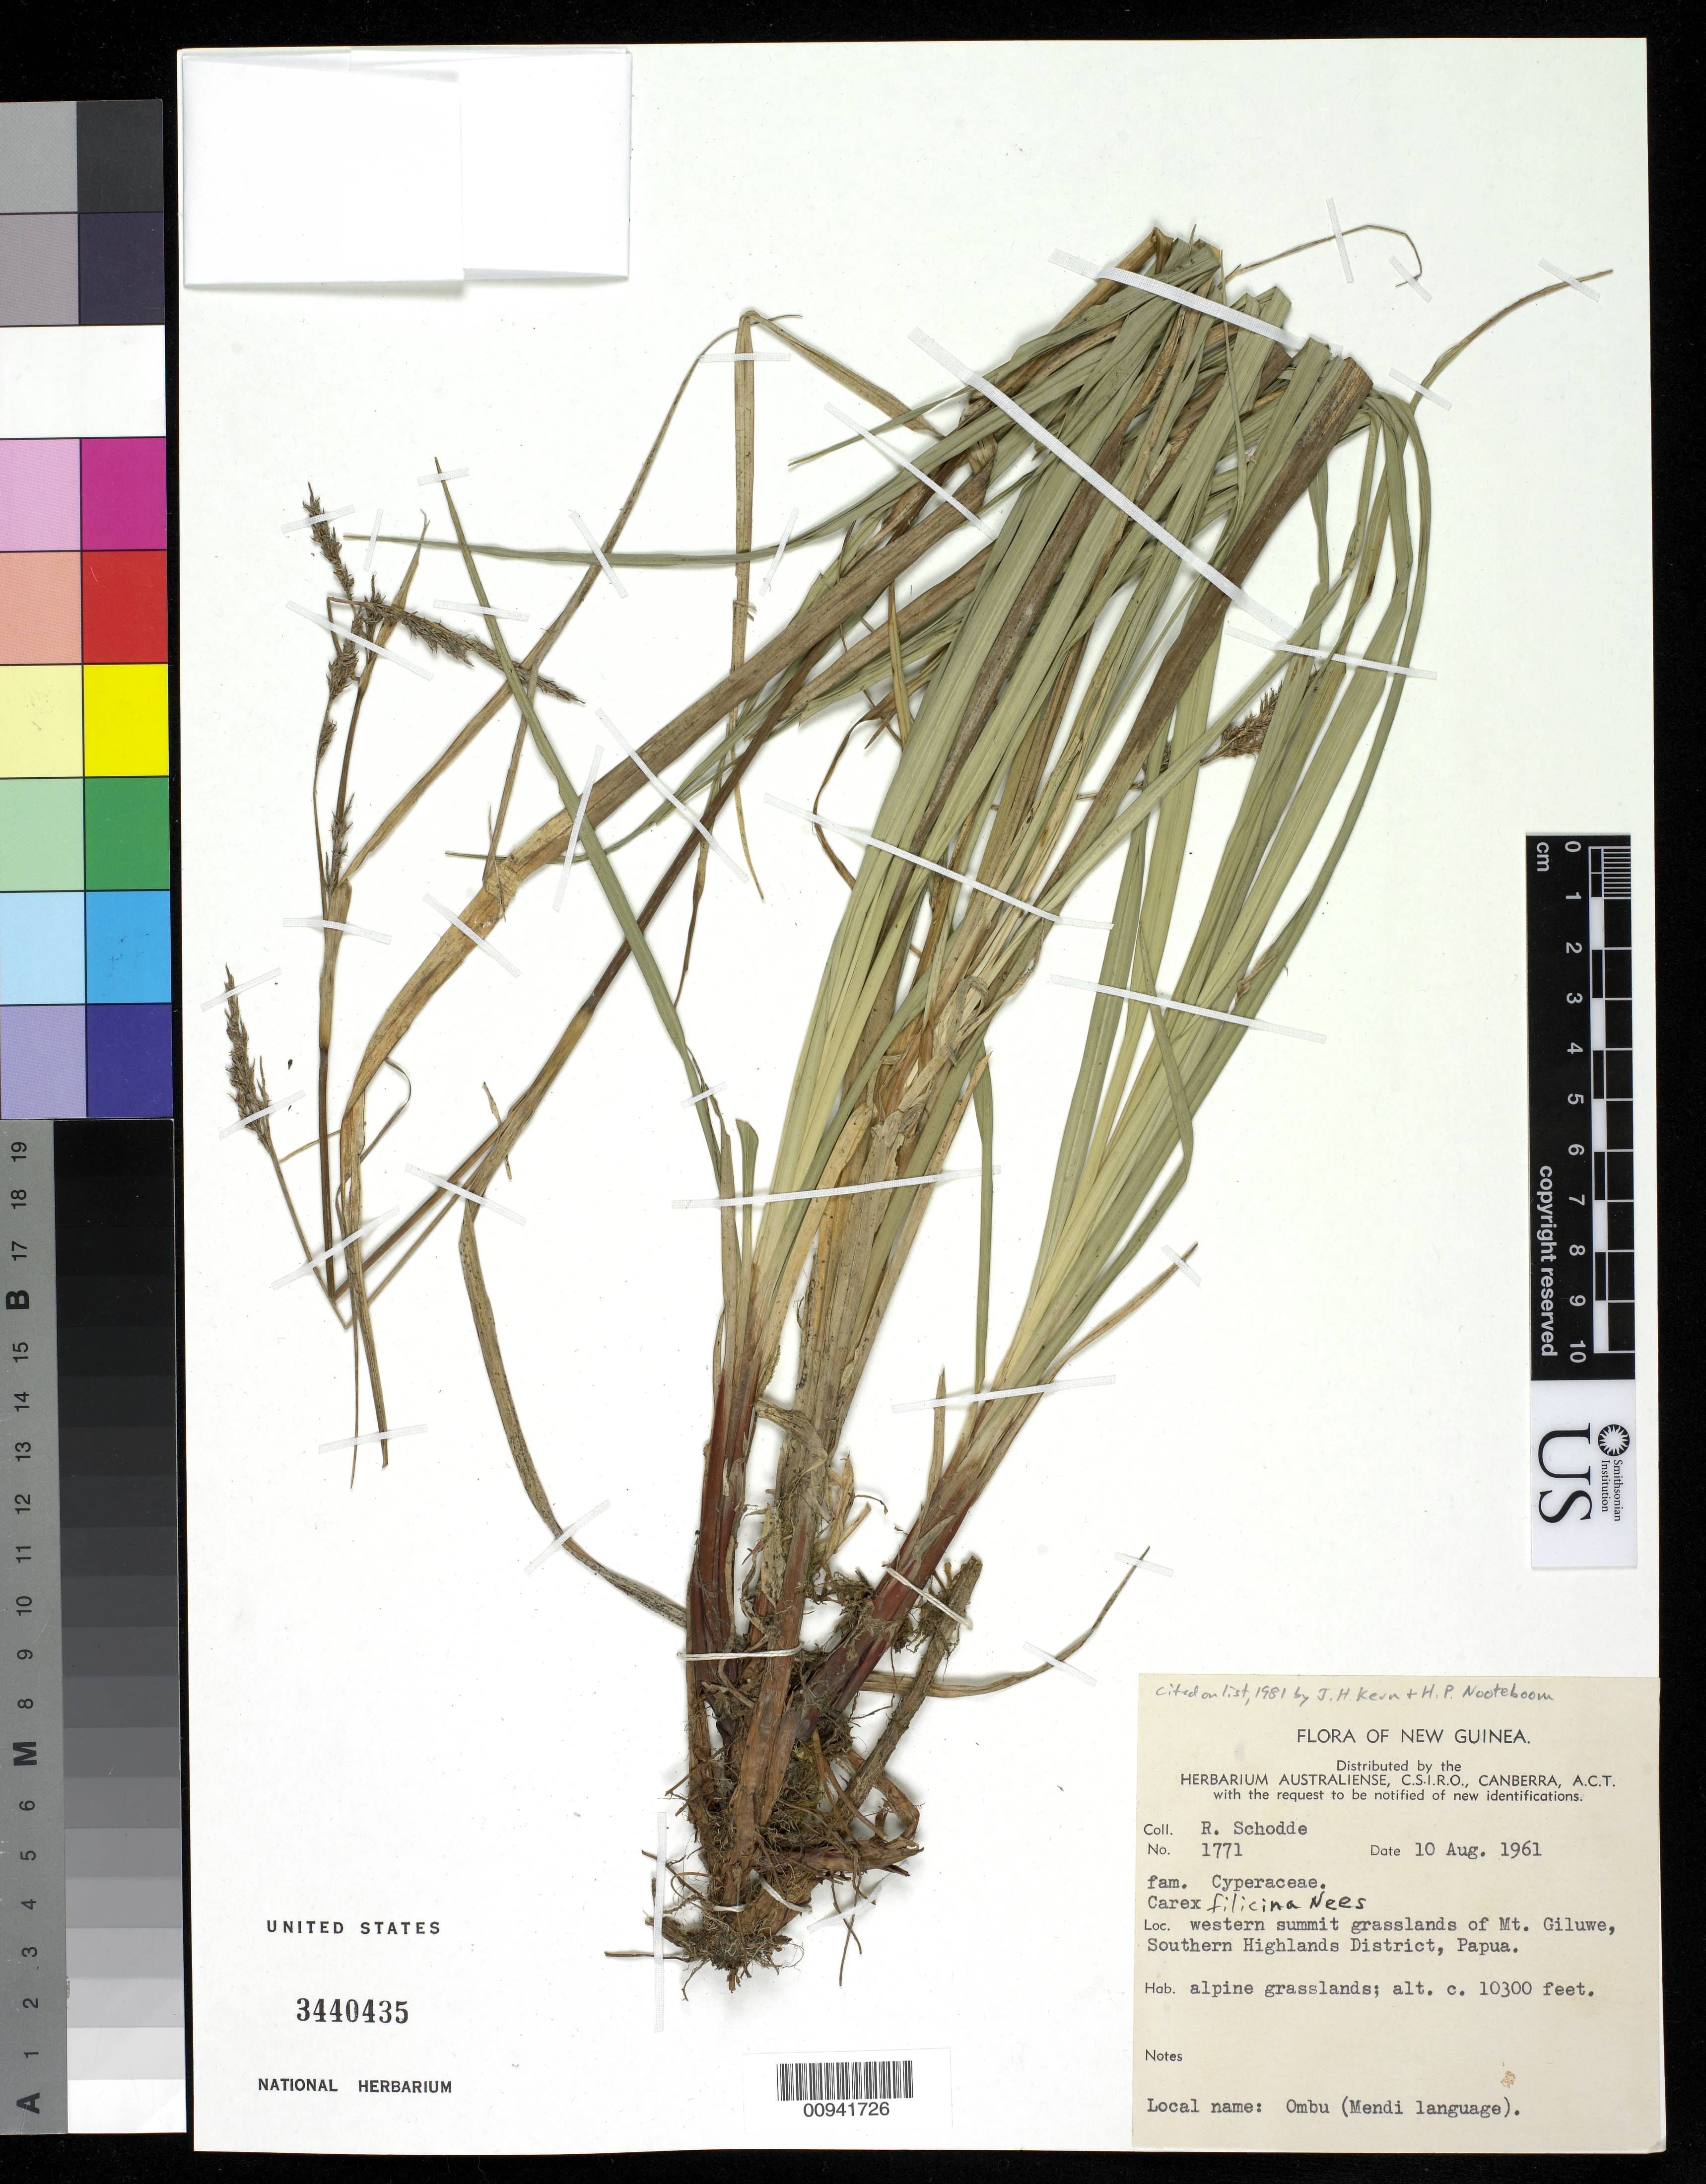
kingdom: Plantae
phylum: Tracheophyta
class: Liliopsida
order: Poales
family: Cyperaceae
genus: Carex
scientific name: Carex filicina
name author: Nees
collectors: R. Schodde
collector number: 1771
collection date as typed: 10 Aug 1961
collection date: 1961-08-10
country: Papua New Guinea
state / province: Southern Highlands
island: New Guinea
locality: Western summit grasslands of Mt. Giluwe.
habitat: Alpine grasslands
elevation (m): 3139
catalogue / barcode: US 3440435